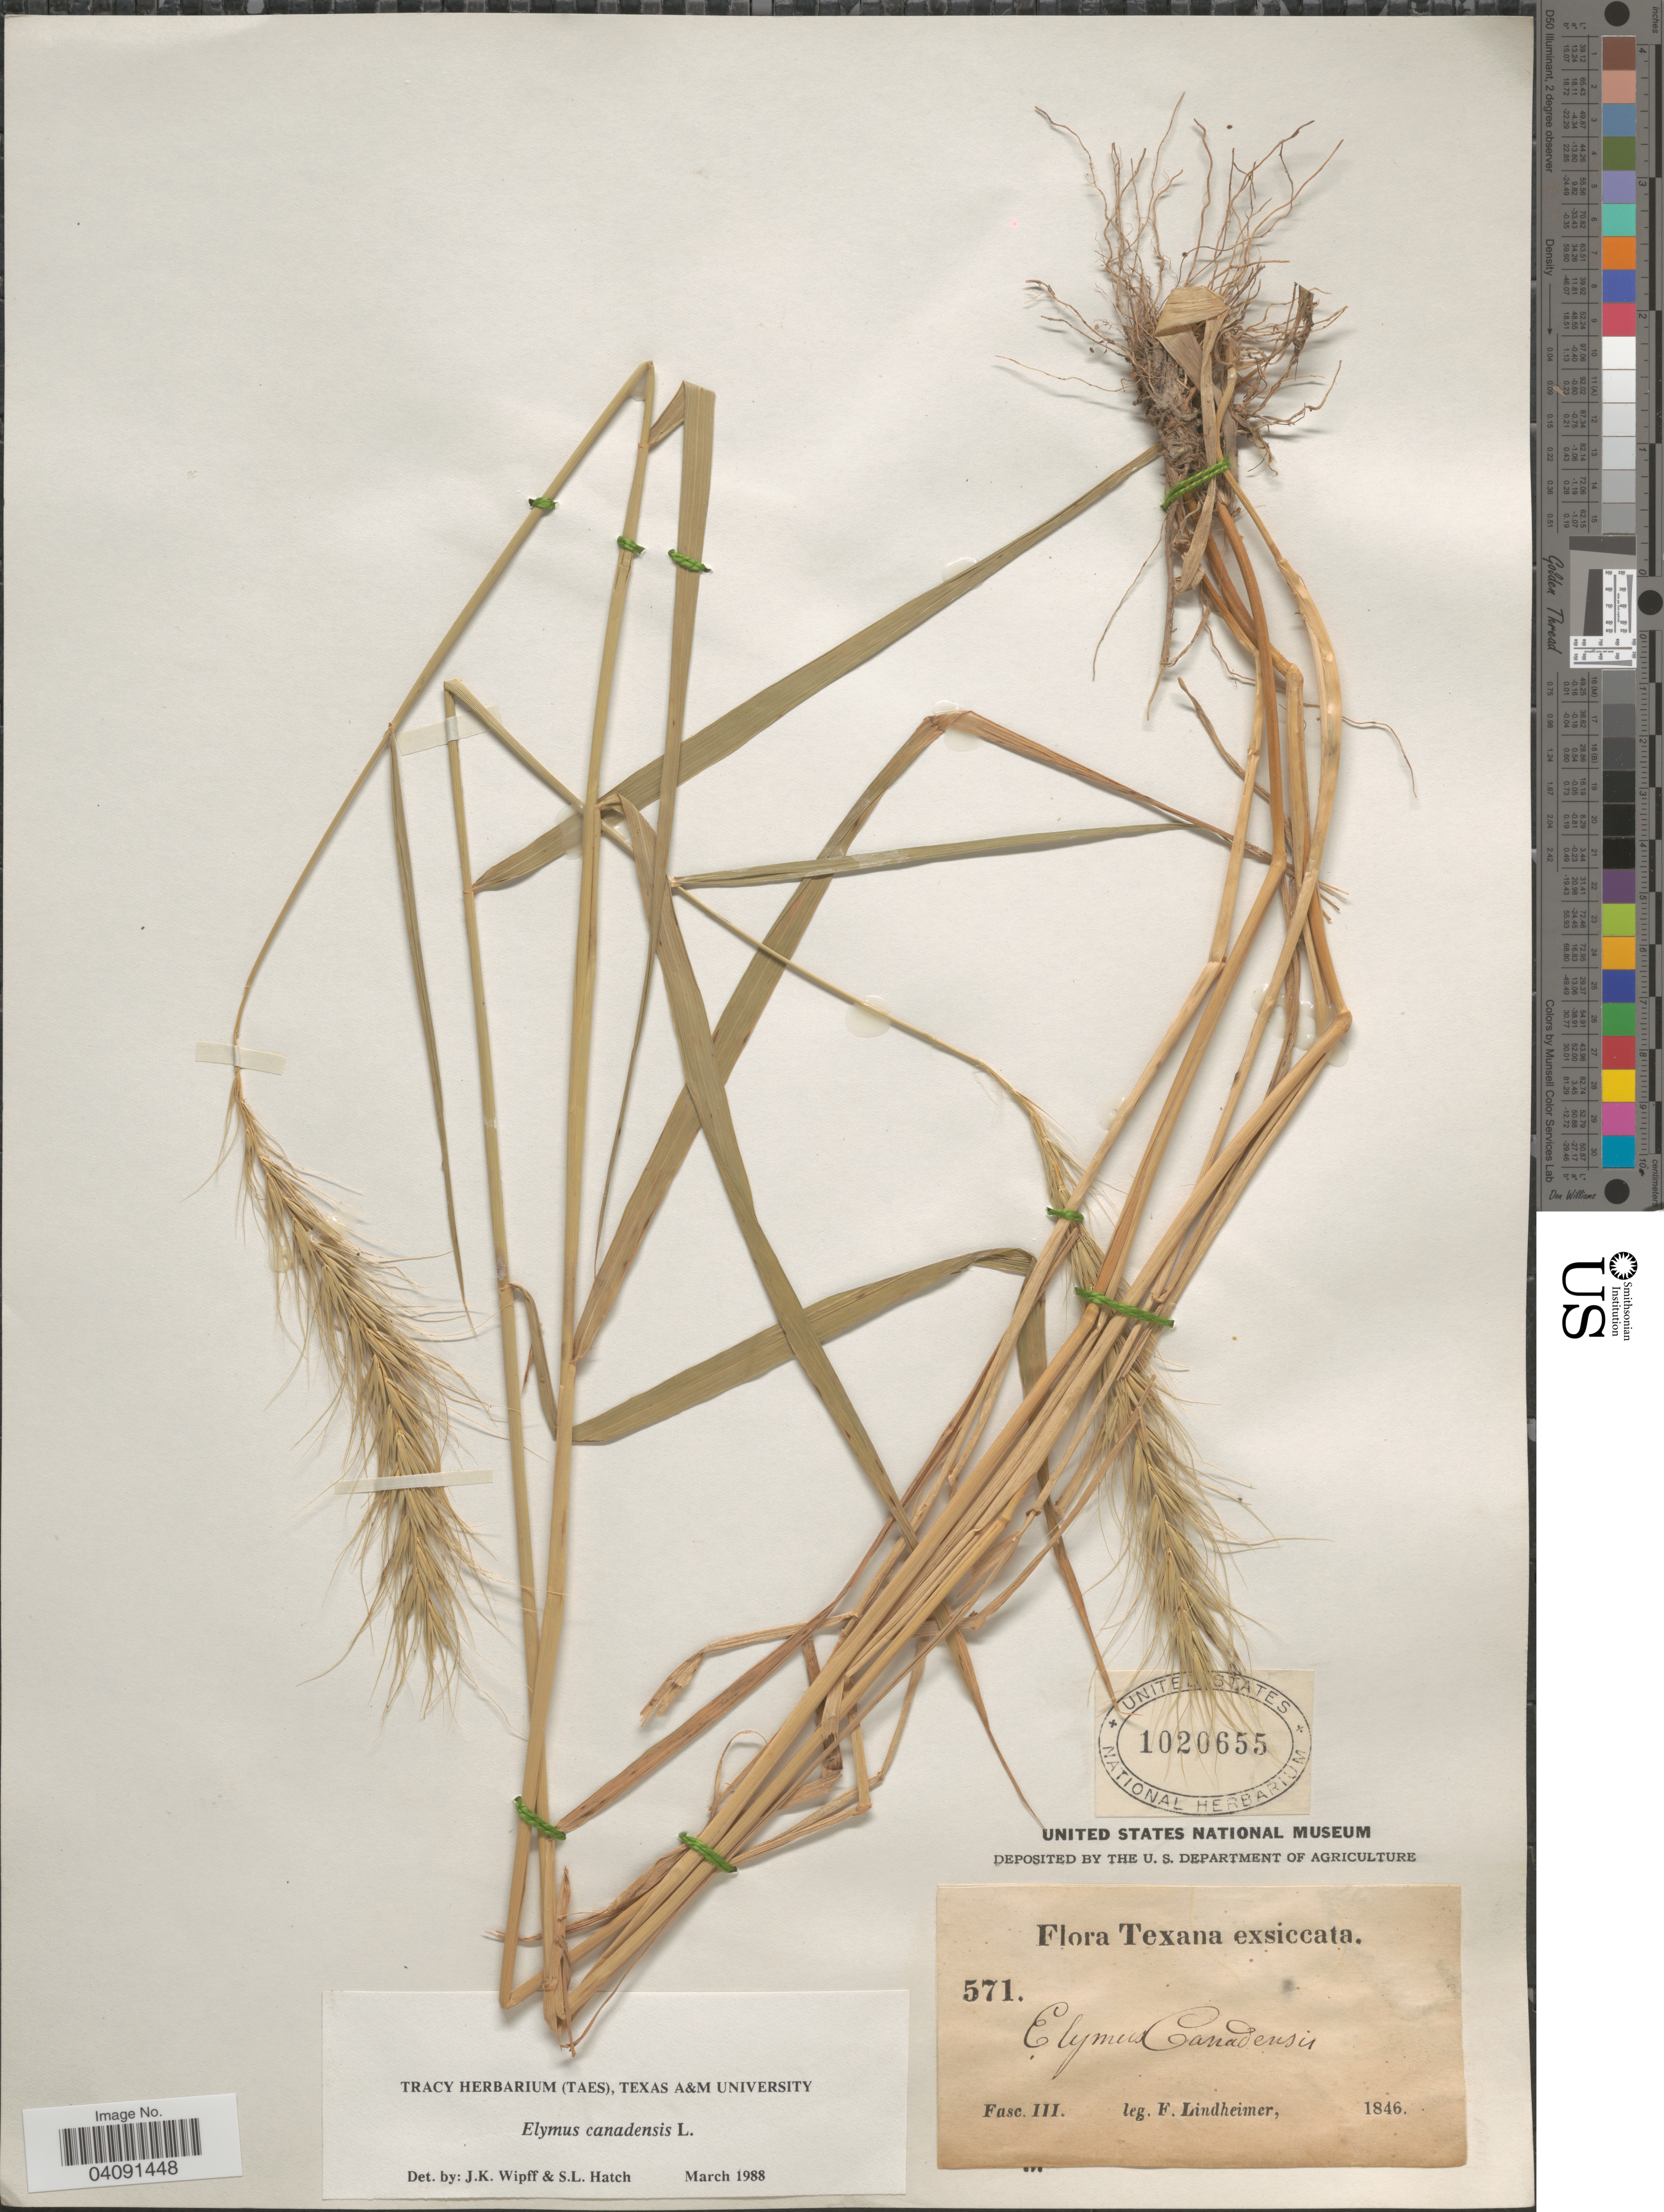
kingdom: Plantae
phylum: Tracheophyta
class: Liliopsida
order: Poales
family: Poaceae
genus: Elymus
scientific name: Elymus canadensis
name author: L.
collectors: F. Lindheimer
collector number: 571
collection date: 1846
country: United States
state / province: Texas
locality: Texana.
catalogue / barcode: US 1020655